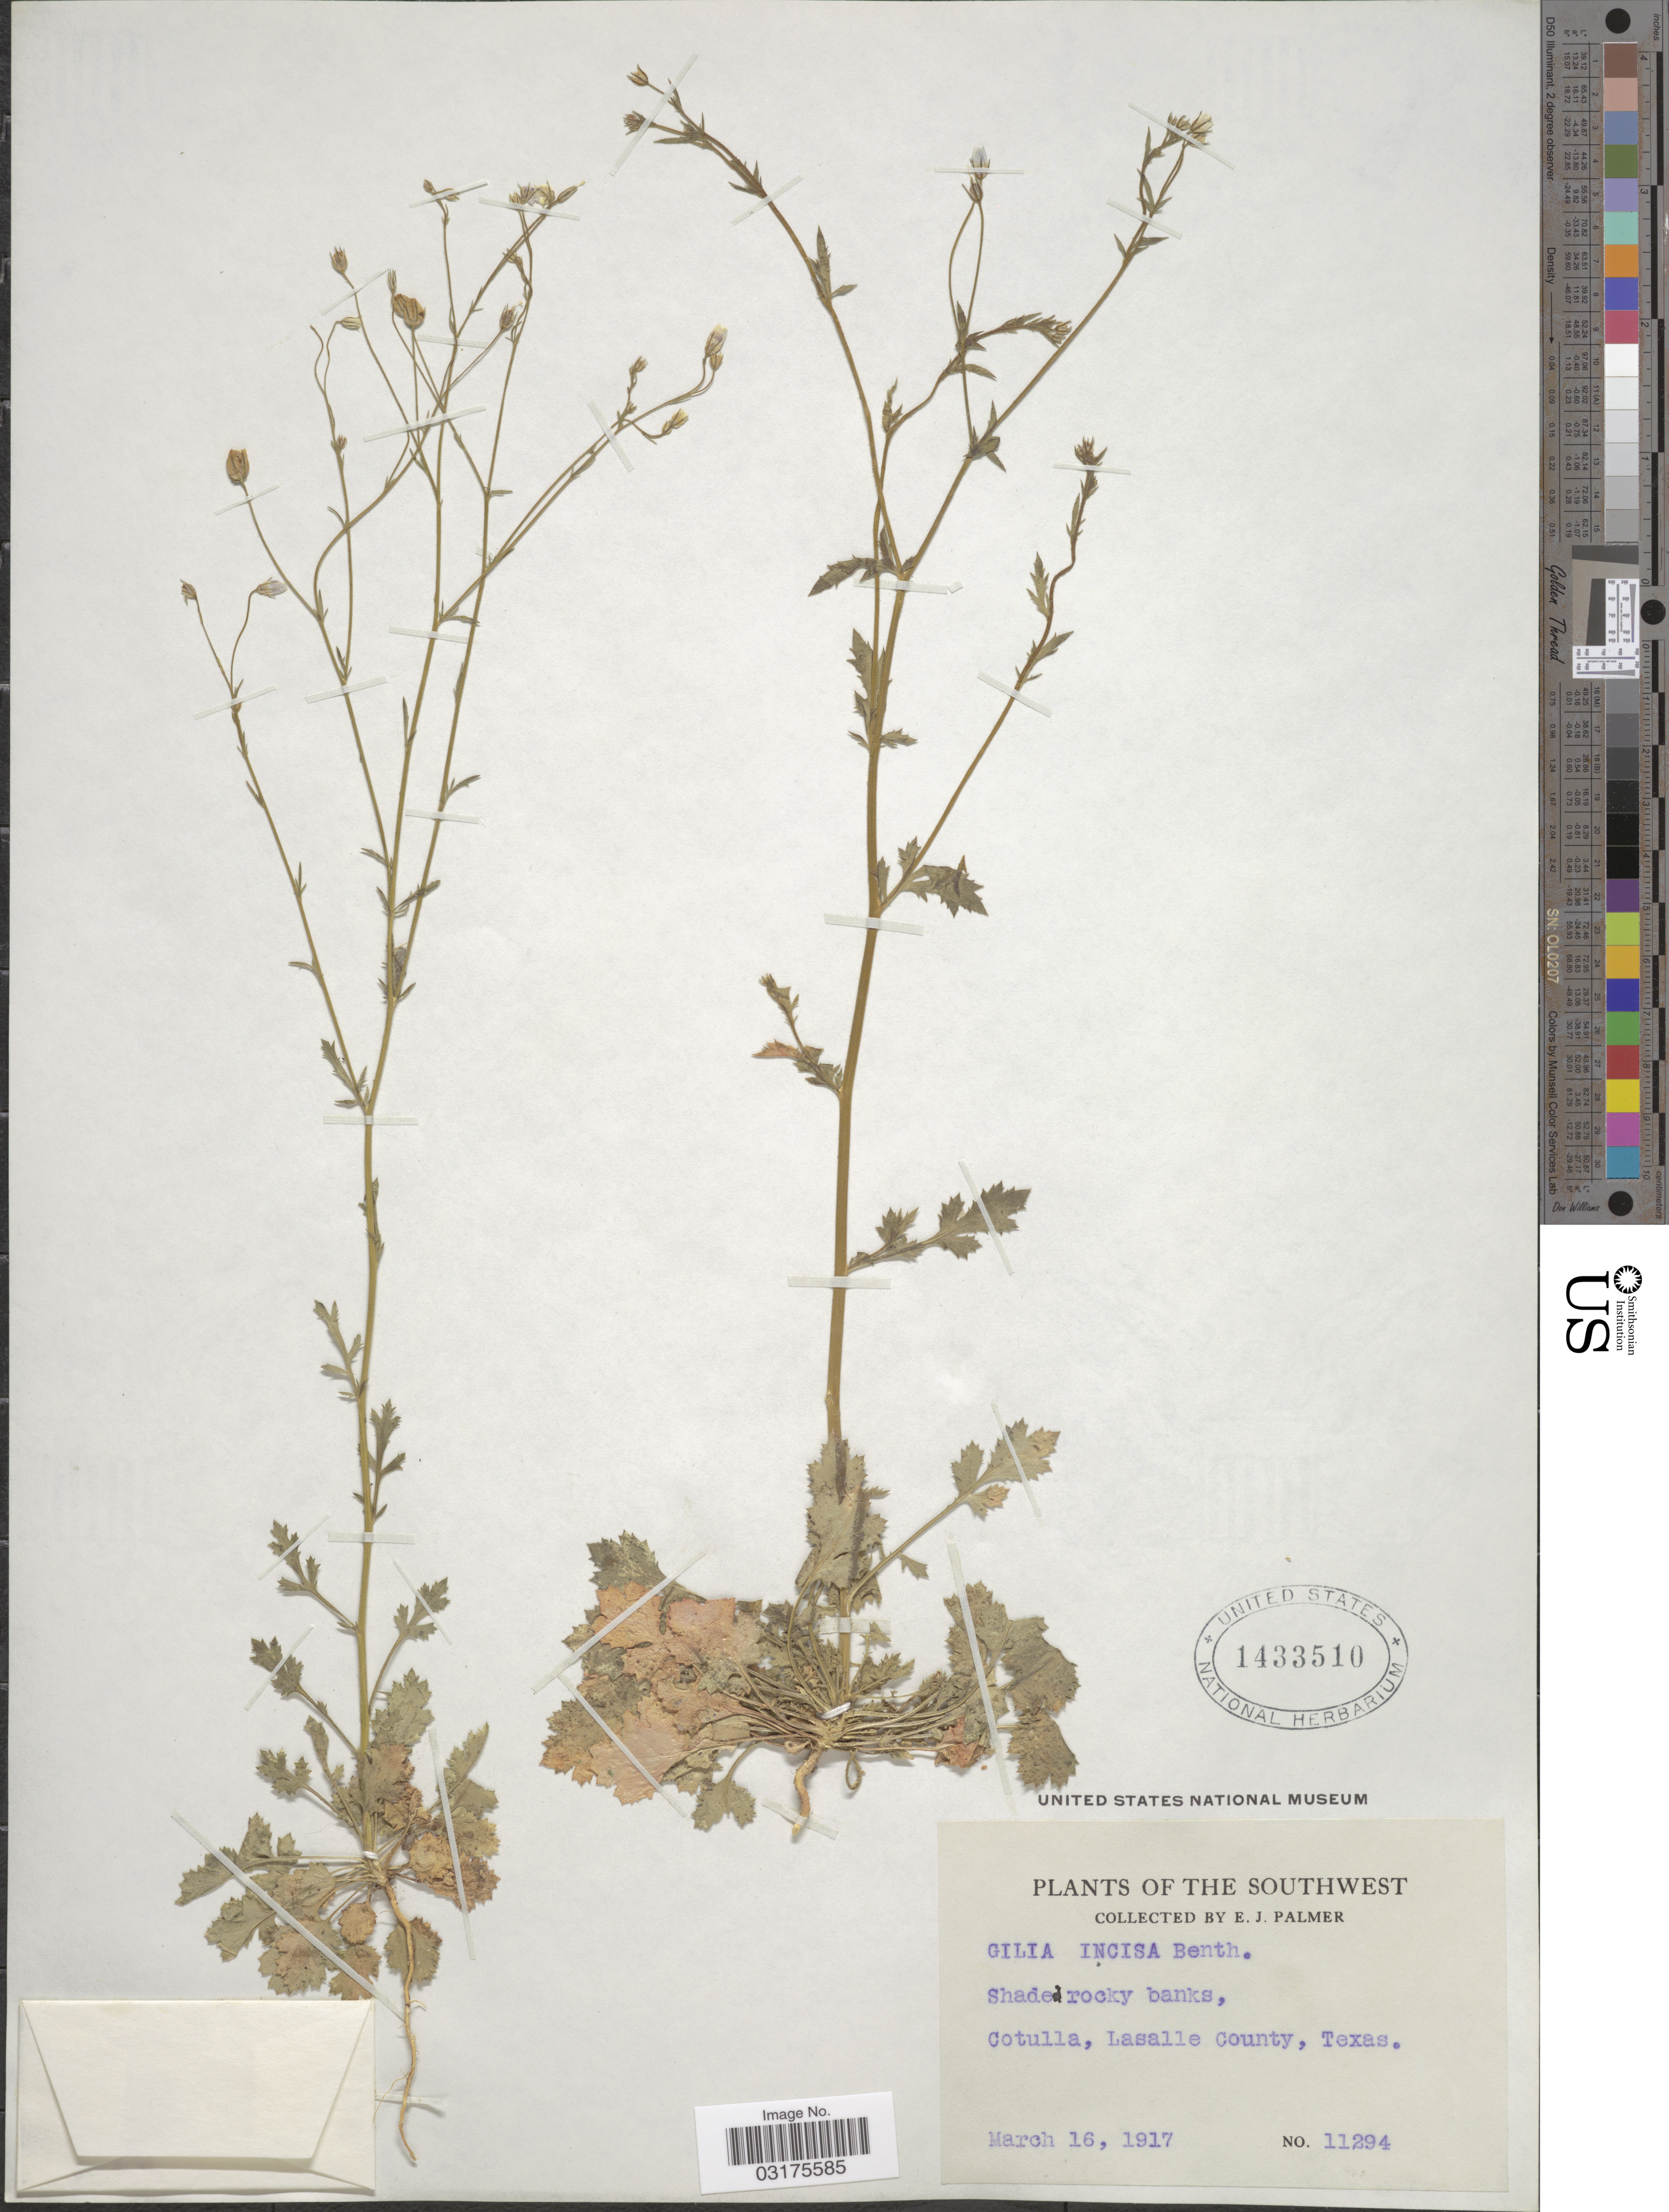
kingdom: Plantae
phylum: Tracheophyta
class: Magnoliopsida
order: Ericales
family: Polemoniaceae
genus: Giliastrum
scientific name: Giliastrum incisum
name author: (Benth.) J.M. Porter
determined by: Strong, Mark T., (BOT), Smithsonian Institution - National Museum of Natural History (UNITED STATES)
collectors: E. J. Palmer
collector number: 11294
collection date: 1917-03-16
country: United States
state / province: Texas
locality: The Southwest, Shade rocky banks, Cotulla, Lasalle County.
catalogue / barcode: US 1433510